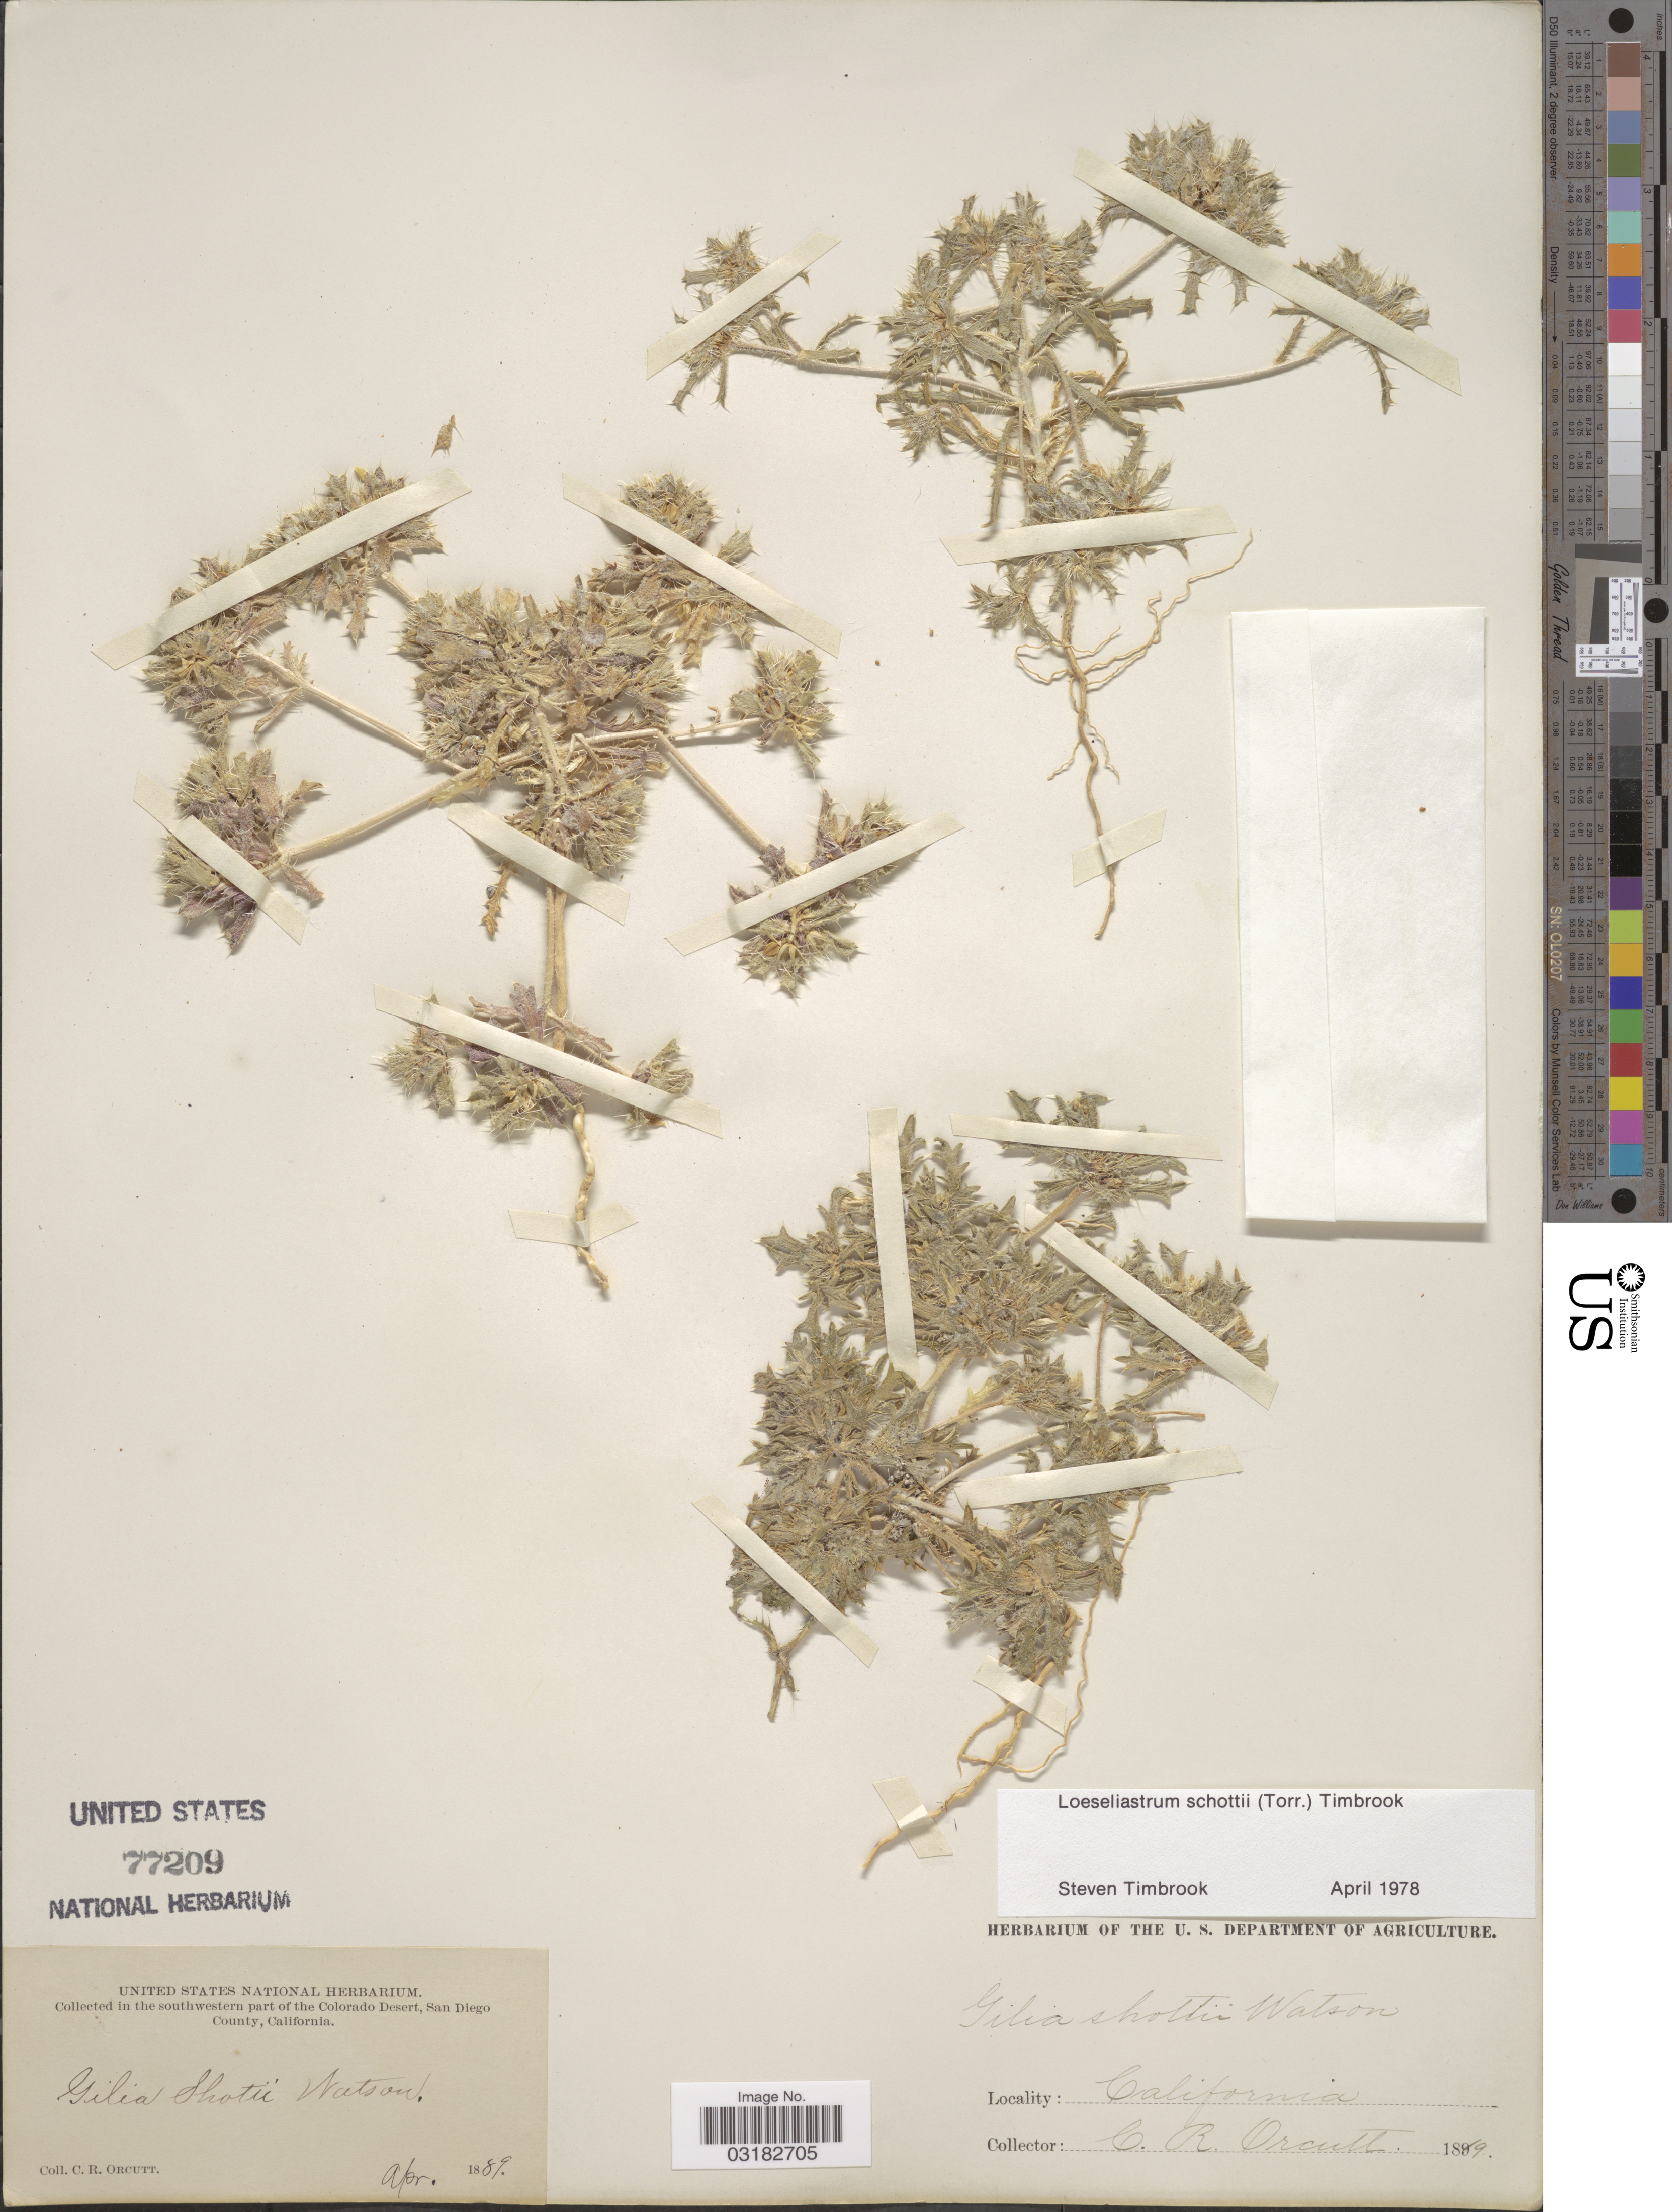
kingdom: Plantae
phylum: Tracheophyta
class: Magnoliopsida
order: Ericales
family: Polemoniaceae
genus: Loeseliastrum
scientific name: Loeseliastrum schottii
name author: (Torr.) Timbrook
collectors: C. R. Orcutt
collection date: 1889-04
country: United States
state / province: California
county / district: San Diego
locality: In the southwestern part of the Colorado Desert, San Diego. County.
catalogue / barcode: US 77209